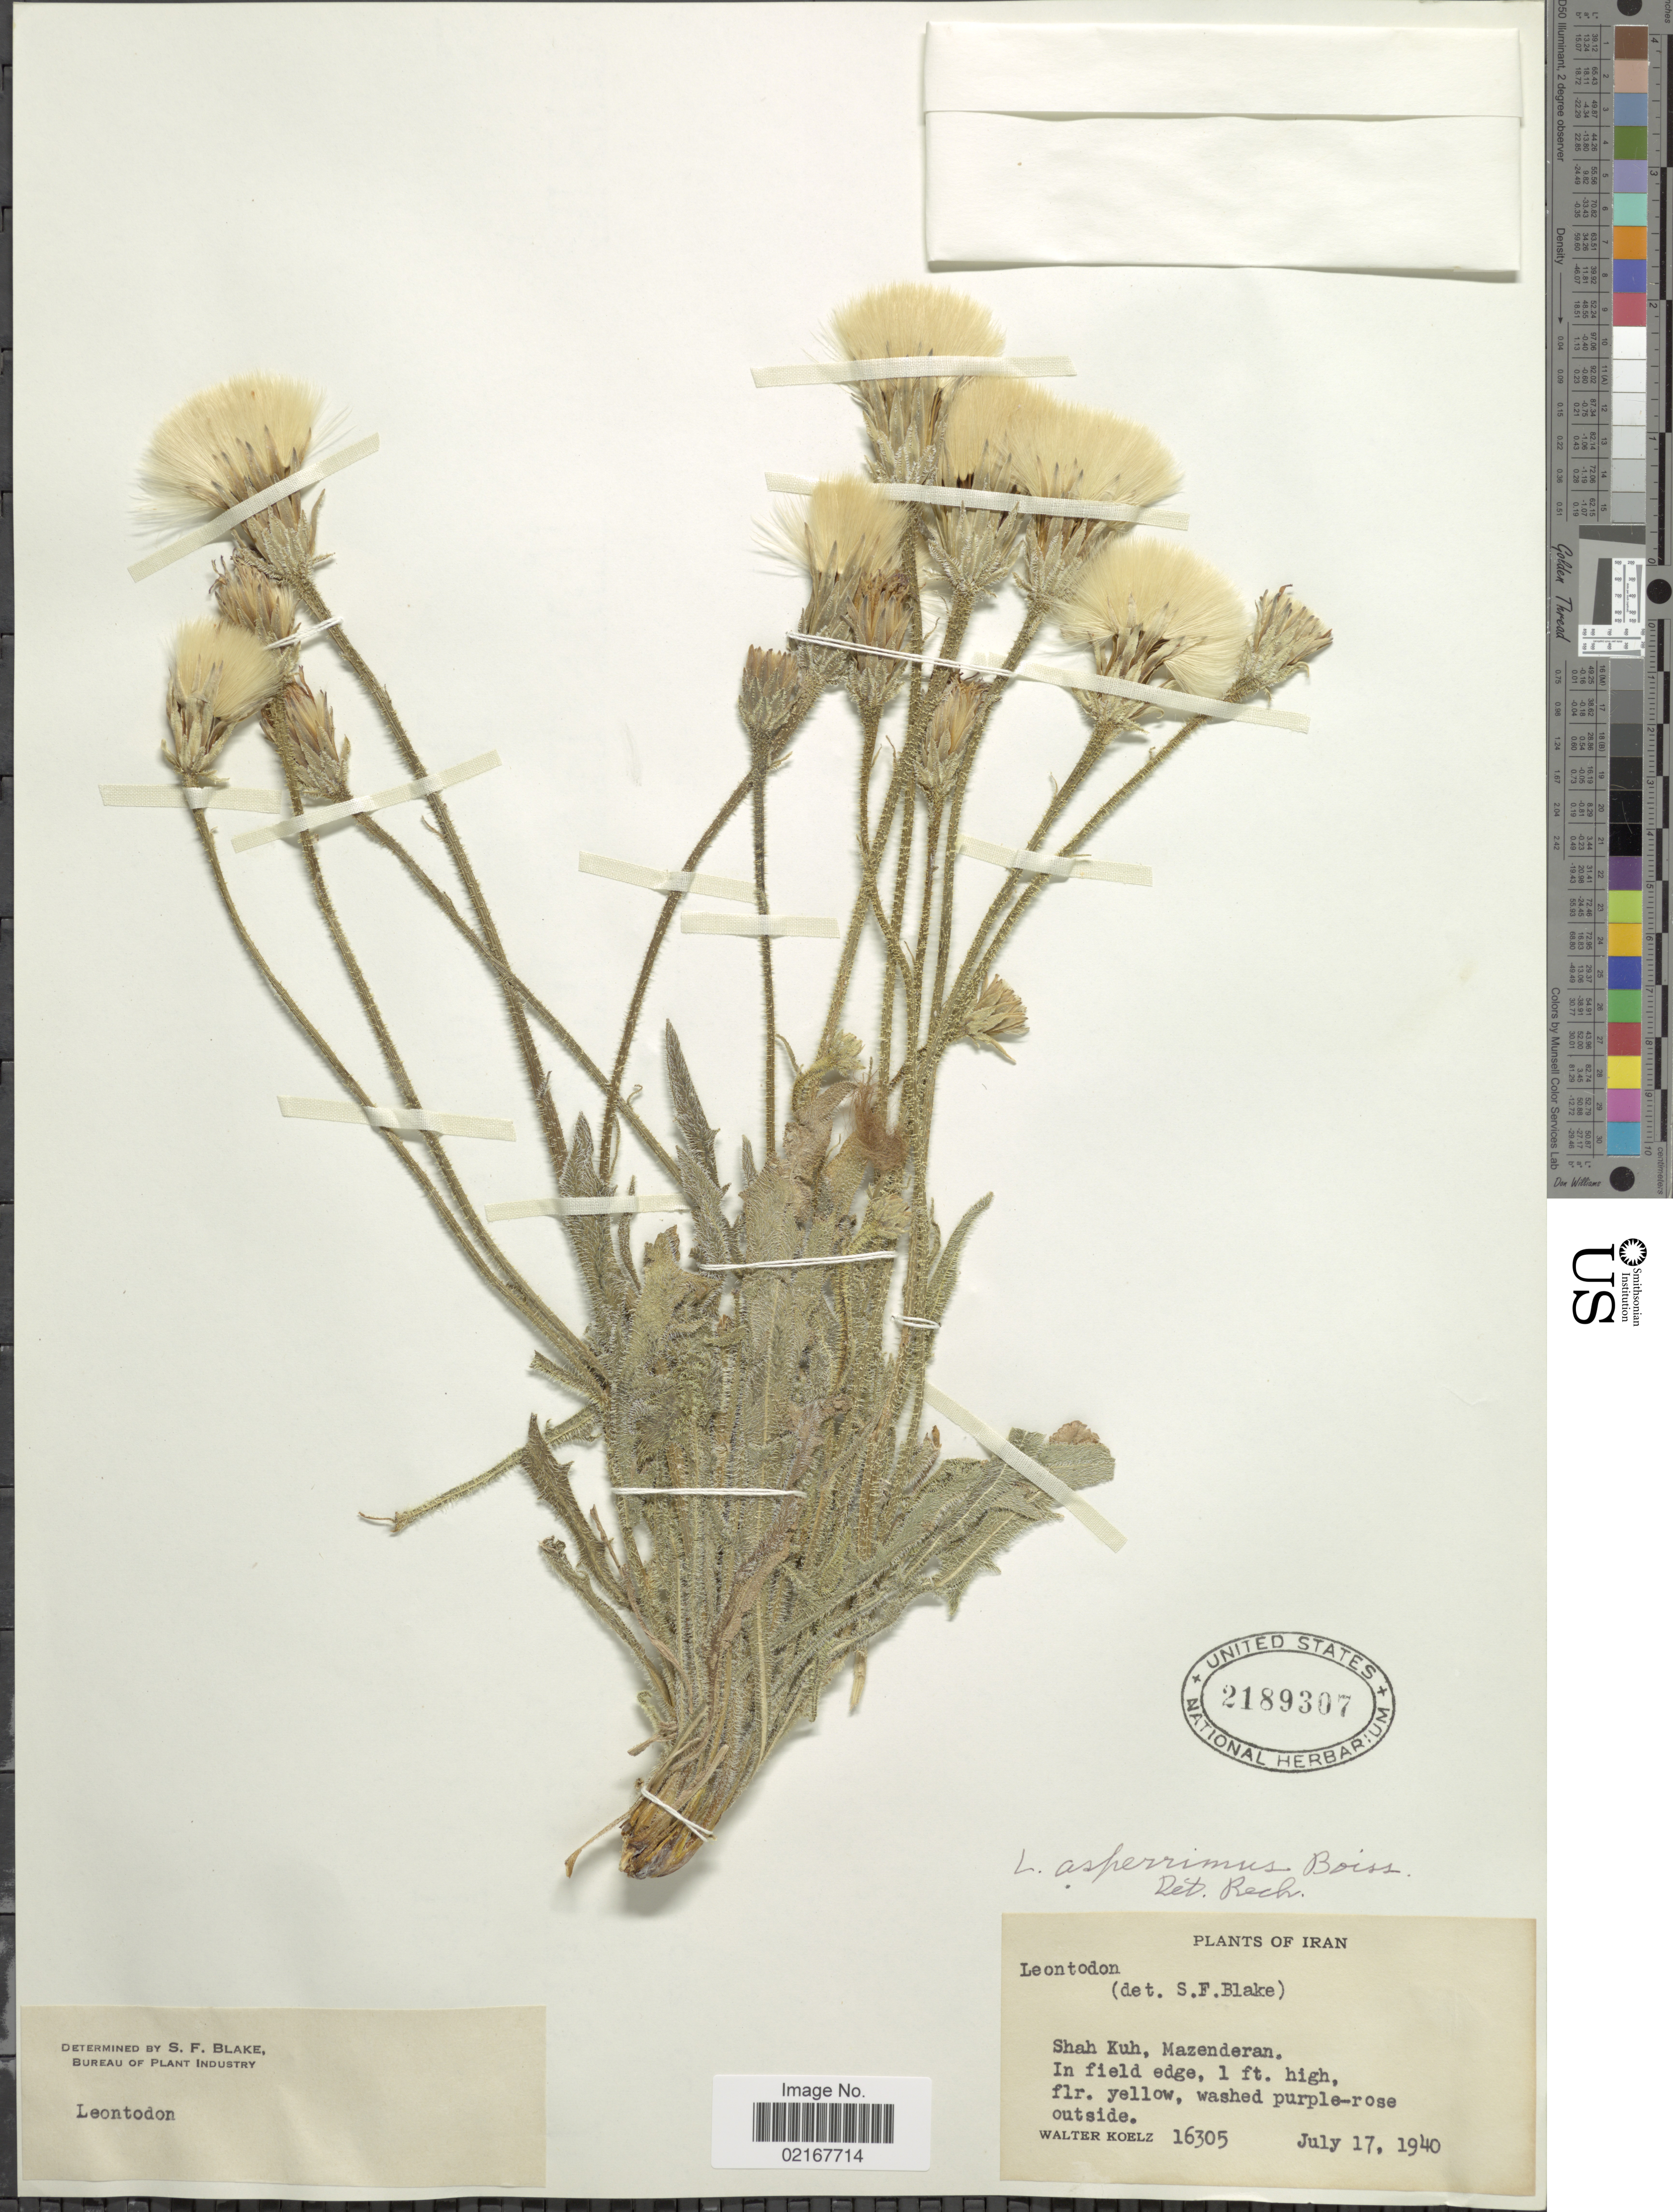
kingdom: Plantae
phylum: Tracheophyta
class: Magnoliopsida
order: Asterales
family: Asteraceae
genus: Leontodon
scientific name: Leontodon asperrimus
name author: (Willd.) Endl.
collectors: W. N. Koelz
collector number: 16305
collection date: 1940-07-17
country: Iran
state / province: Mazandaran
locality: Shah Kuh, Mazenderan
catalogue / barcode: US 2189307